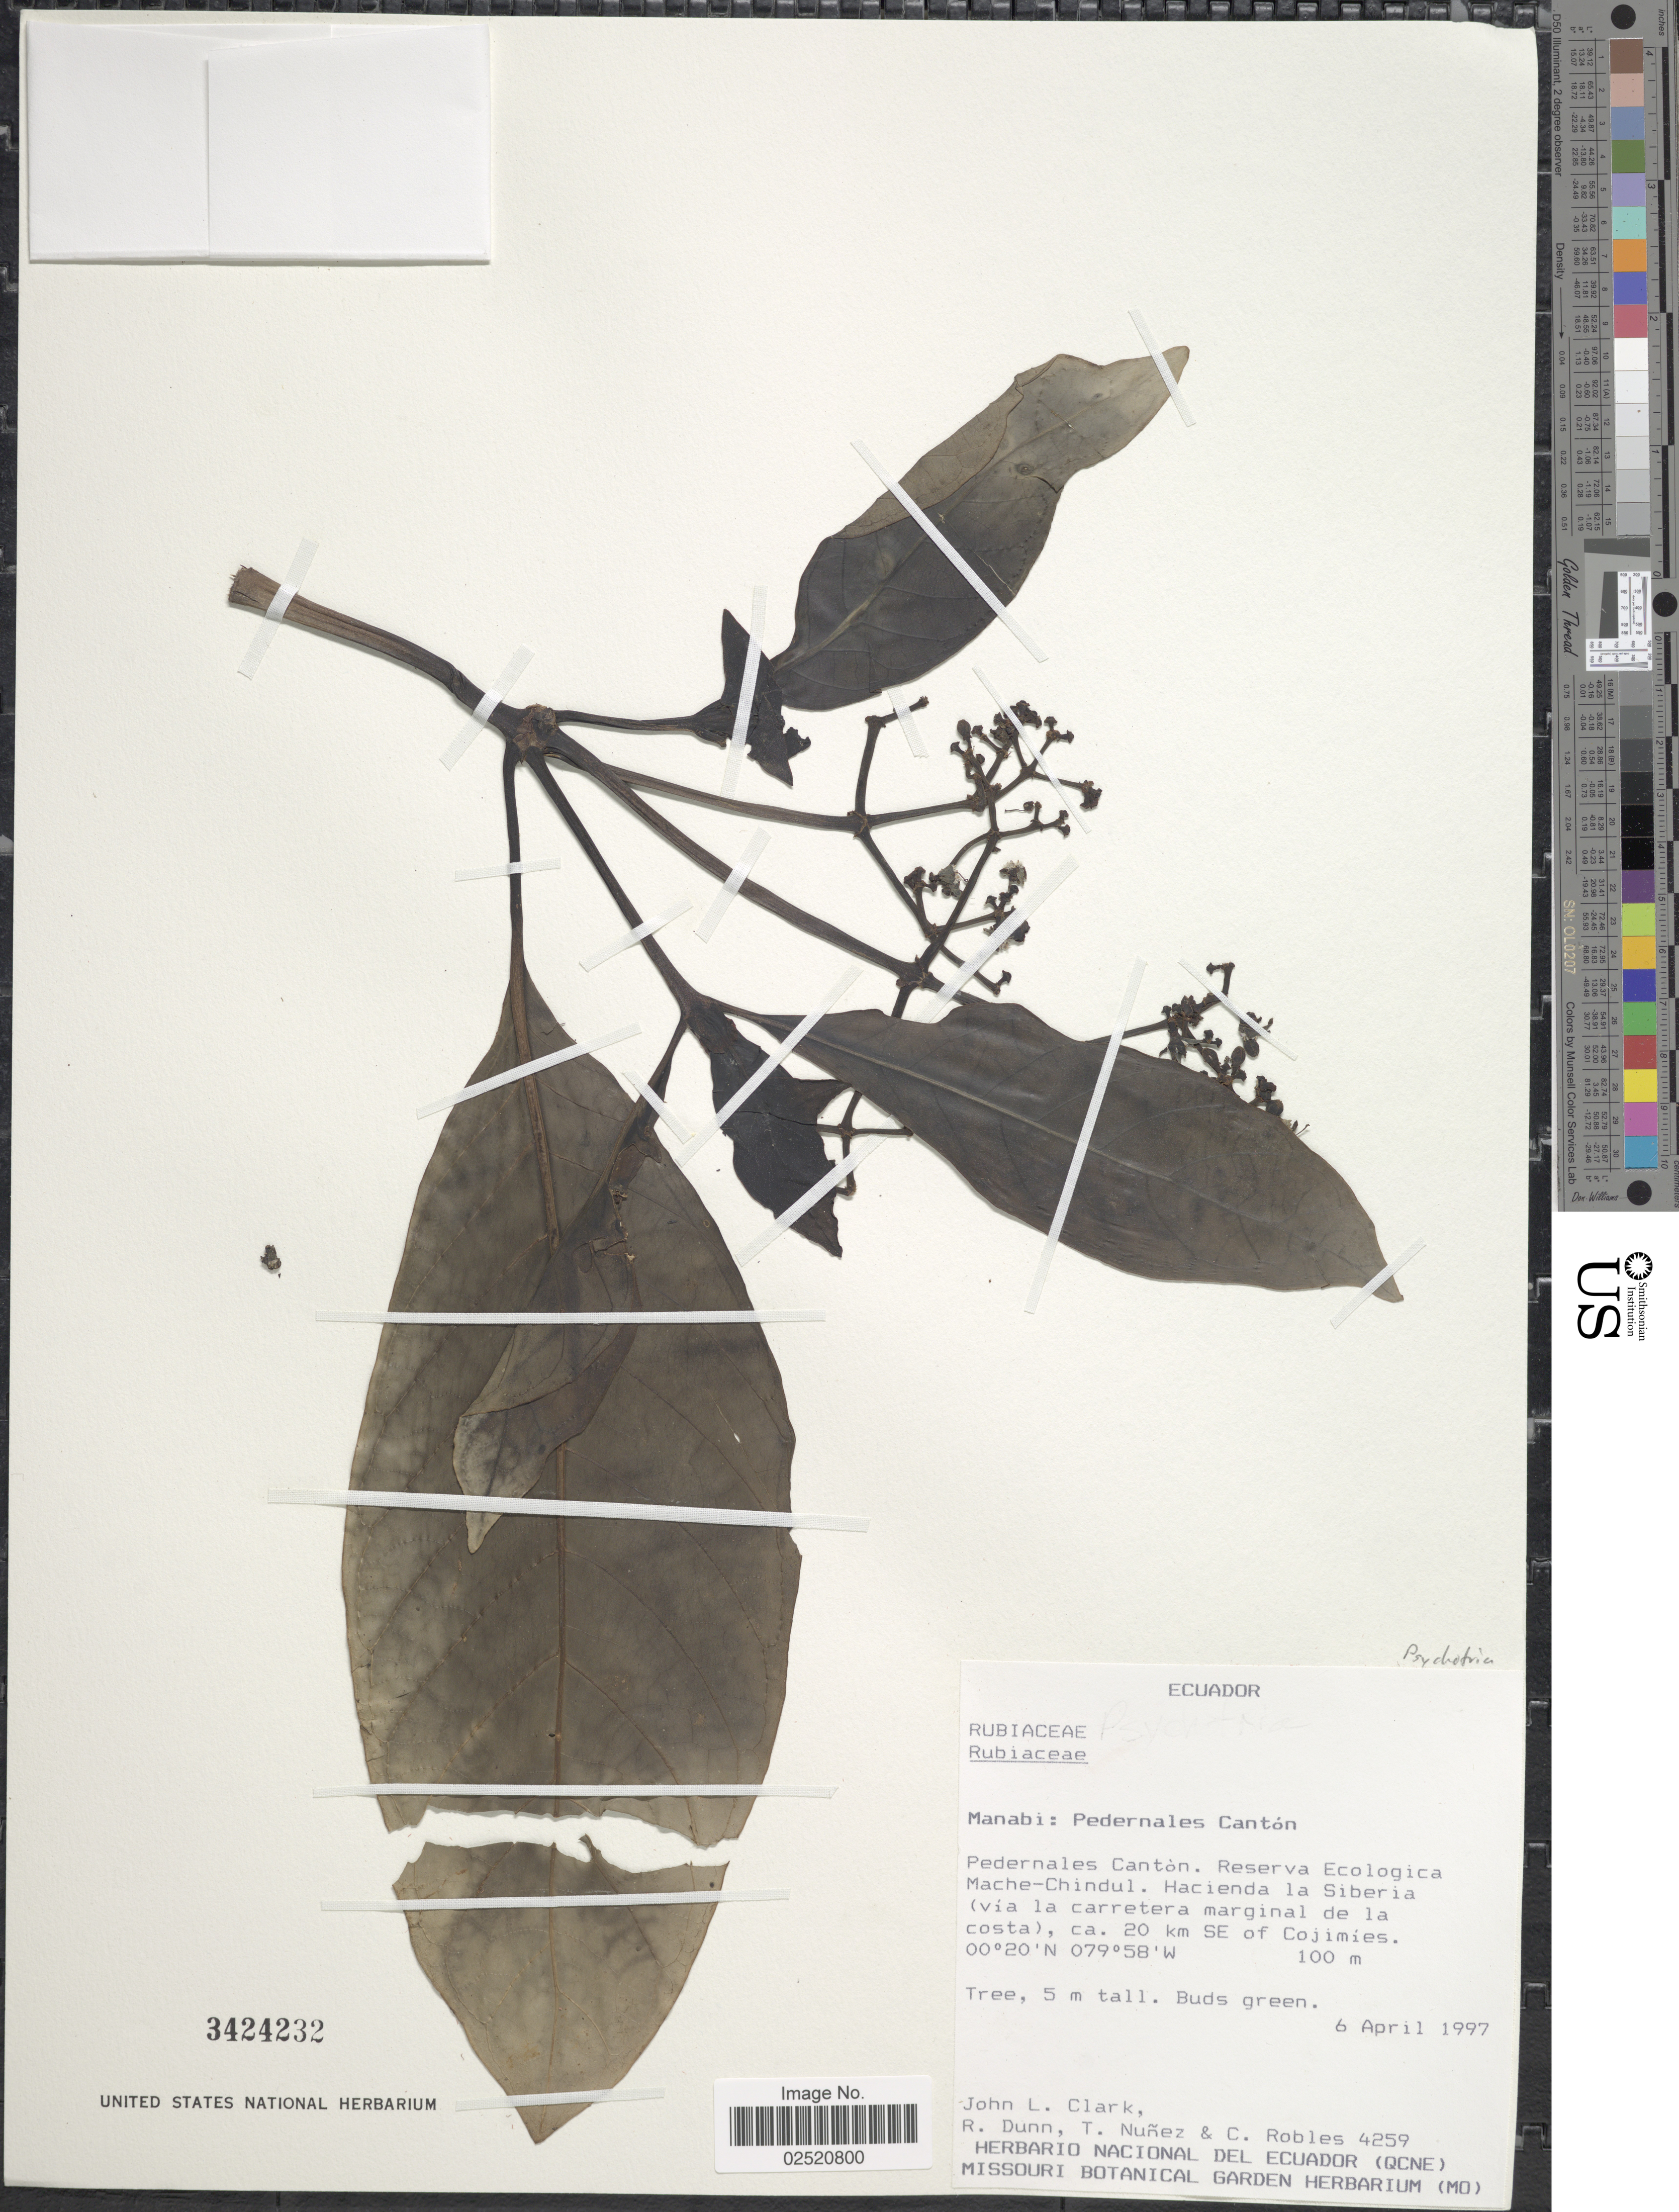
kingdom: Plantae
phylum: Tracheophyta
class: Magnoliopsida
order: Gentianales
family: Rubiaceae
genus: Psychotria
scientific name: Psychotria sp.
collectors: J. L. Clark, R. Dunn, T. Núñez & C. Robles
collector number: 4259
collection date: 1997-04-06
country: Ecuador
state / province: Manabí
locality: Pedernales Canton, Pedernales Canton,Reserva Exologica Mache-Chindul, Hacienda la Siberia (via la carretera marginal de la costa), ca. 20 km SE of Cojimies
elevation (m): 100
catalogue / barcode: US 3424232